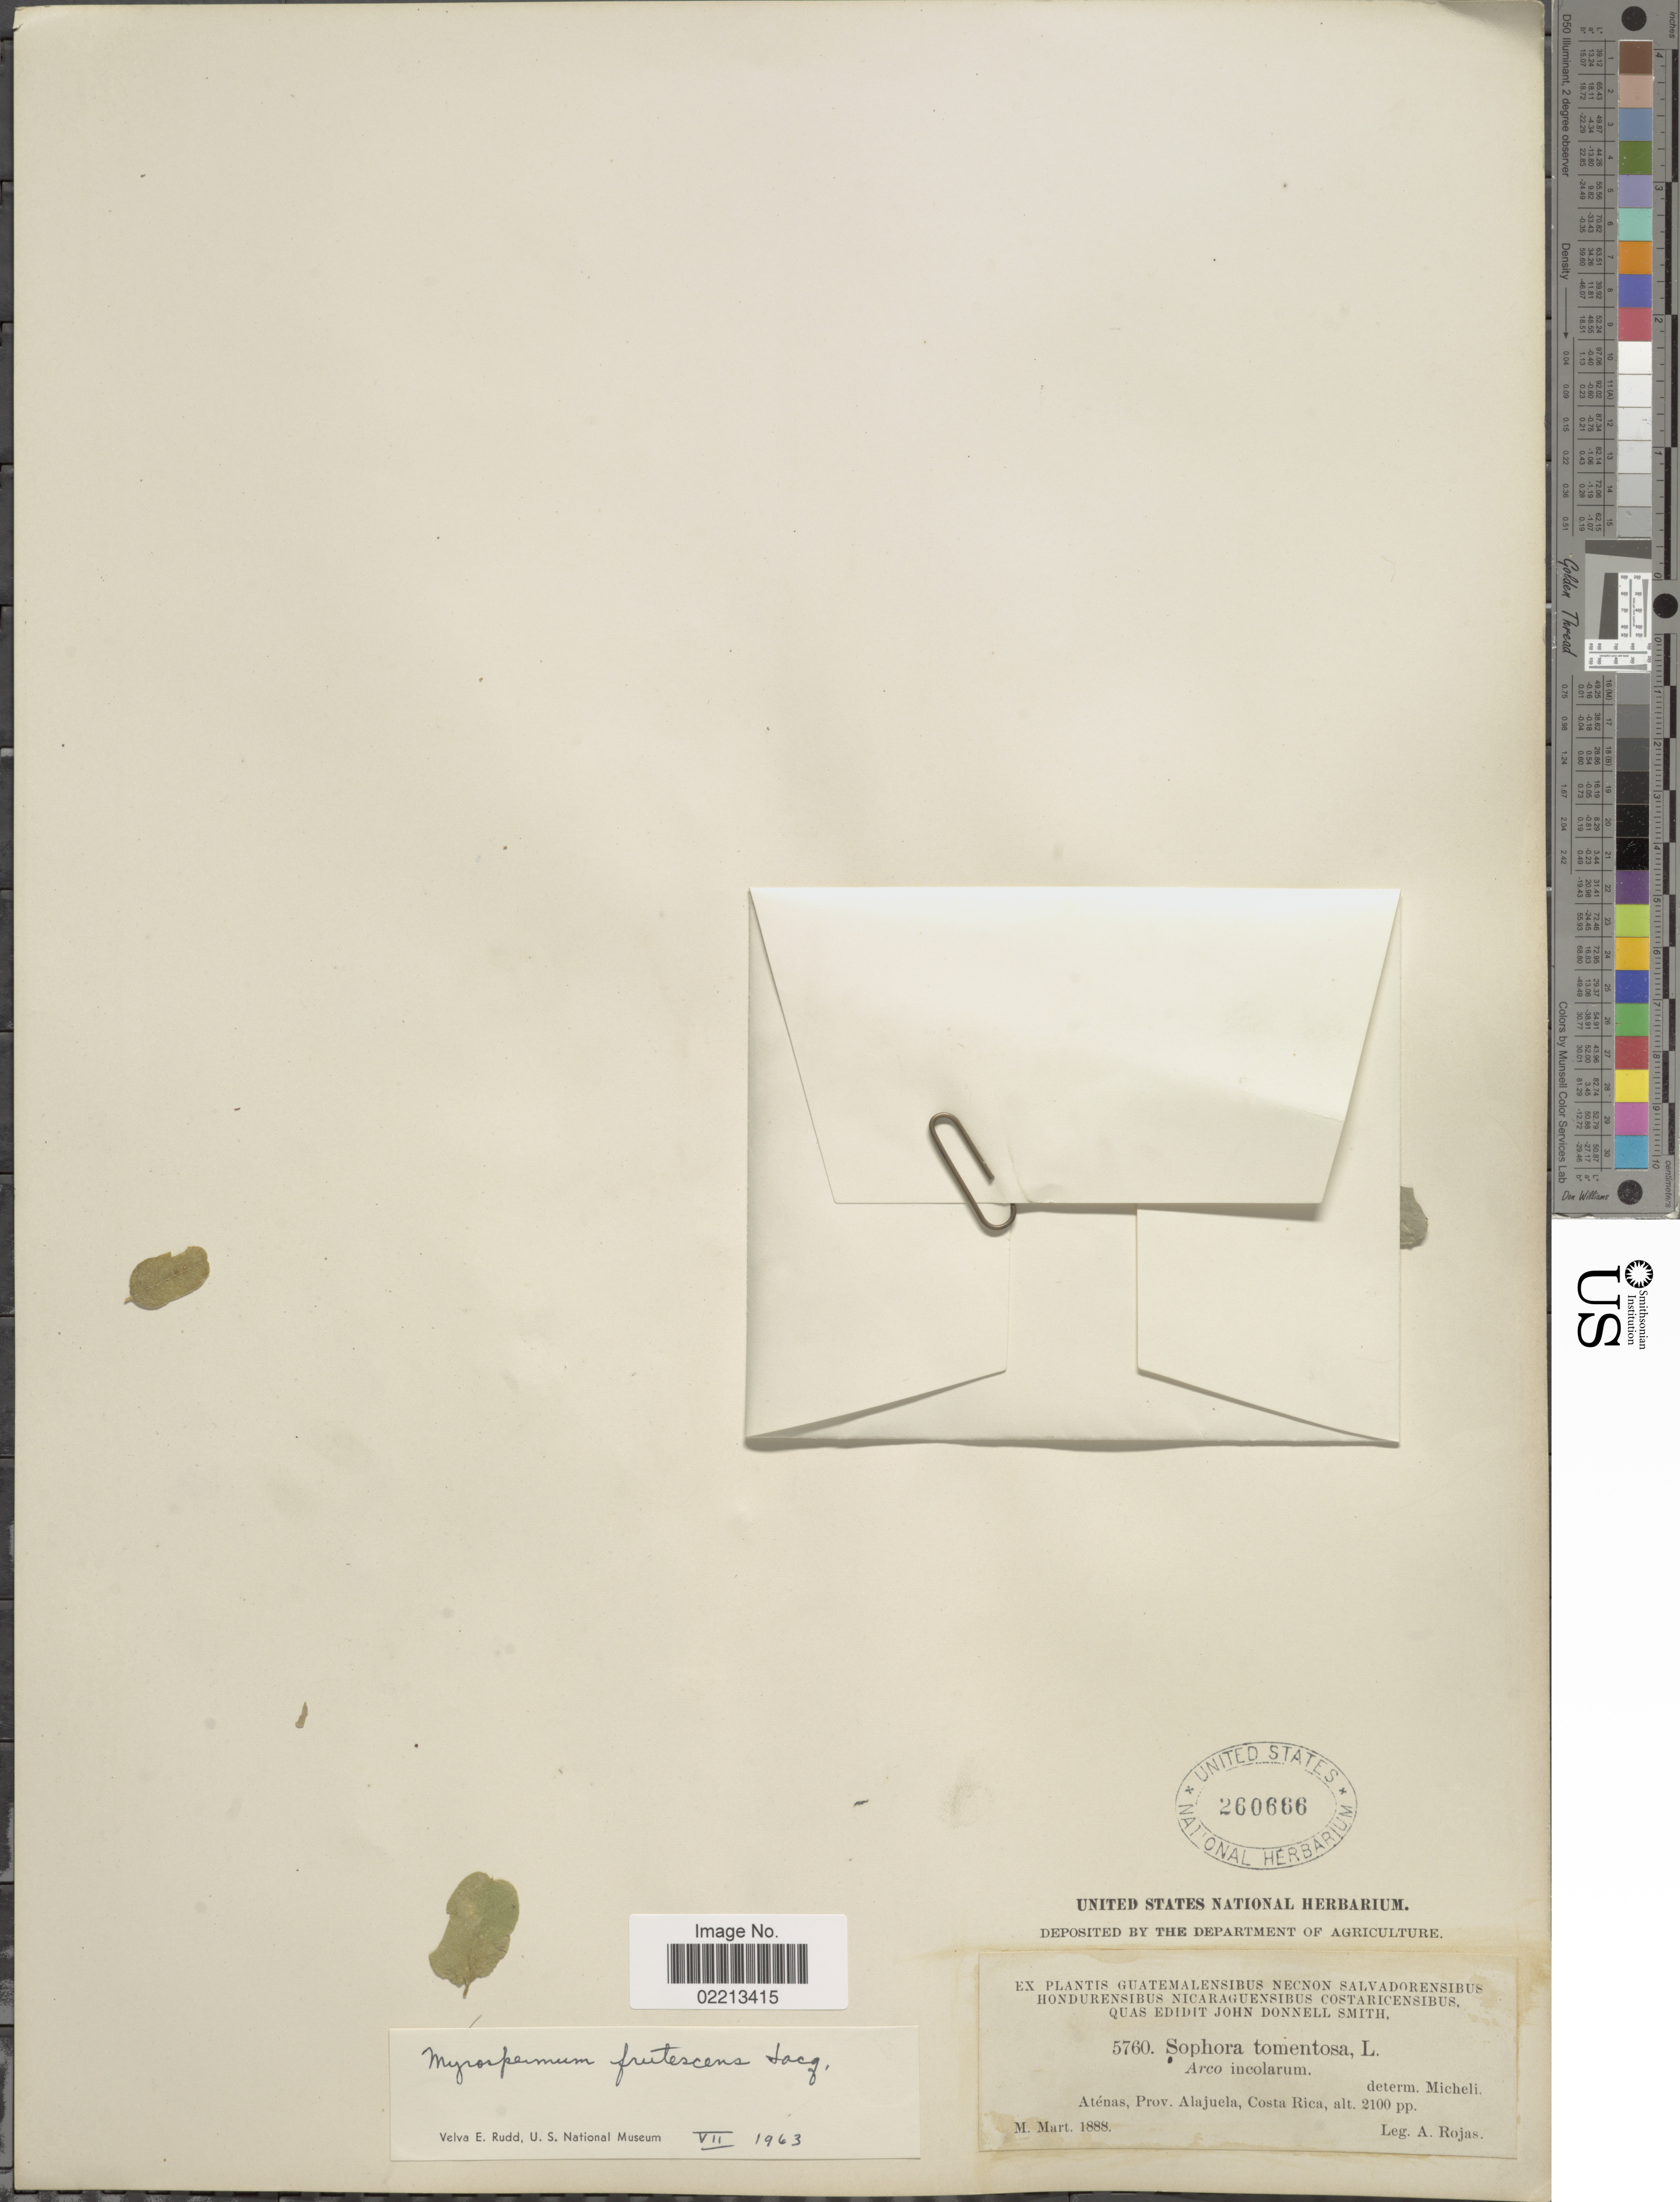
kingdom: Plantae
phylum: Tracheophyta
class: Magnoliopsida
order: Fabales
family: Fabaceae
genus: Myrospermum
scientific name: Myrospermum frutescens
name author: Jacq.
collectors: A. Rojas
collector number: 5760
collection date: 1888-03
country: Costa Rica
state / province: Alajuela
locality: Atenas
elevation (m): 640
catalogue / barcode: US 260666